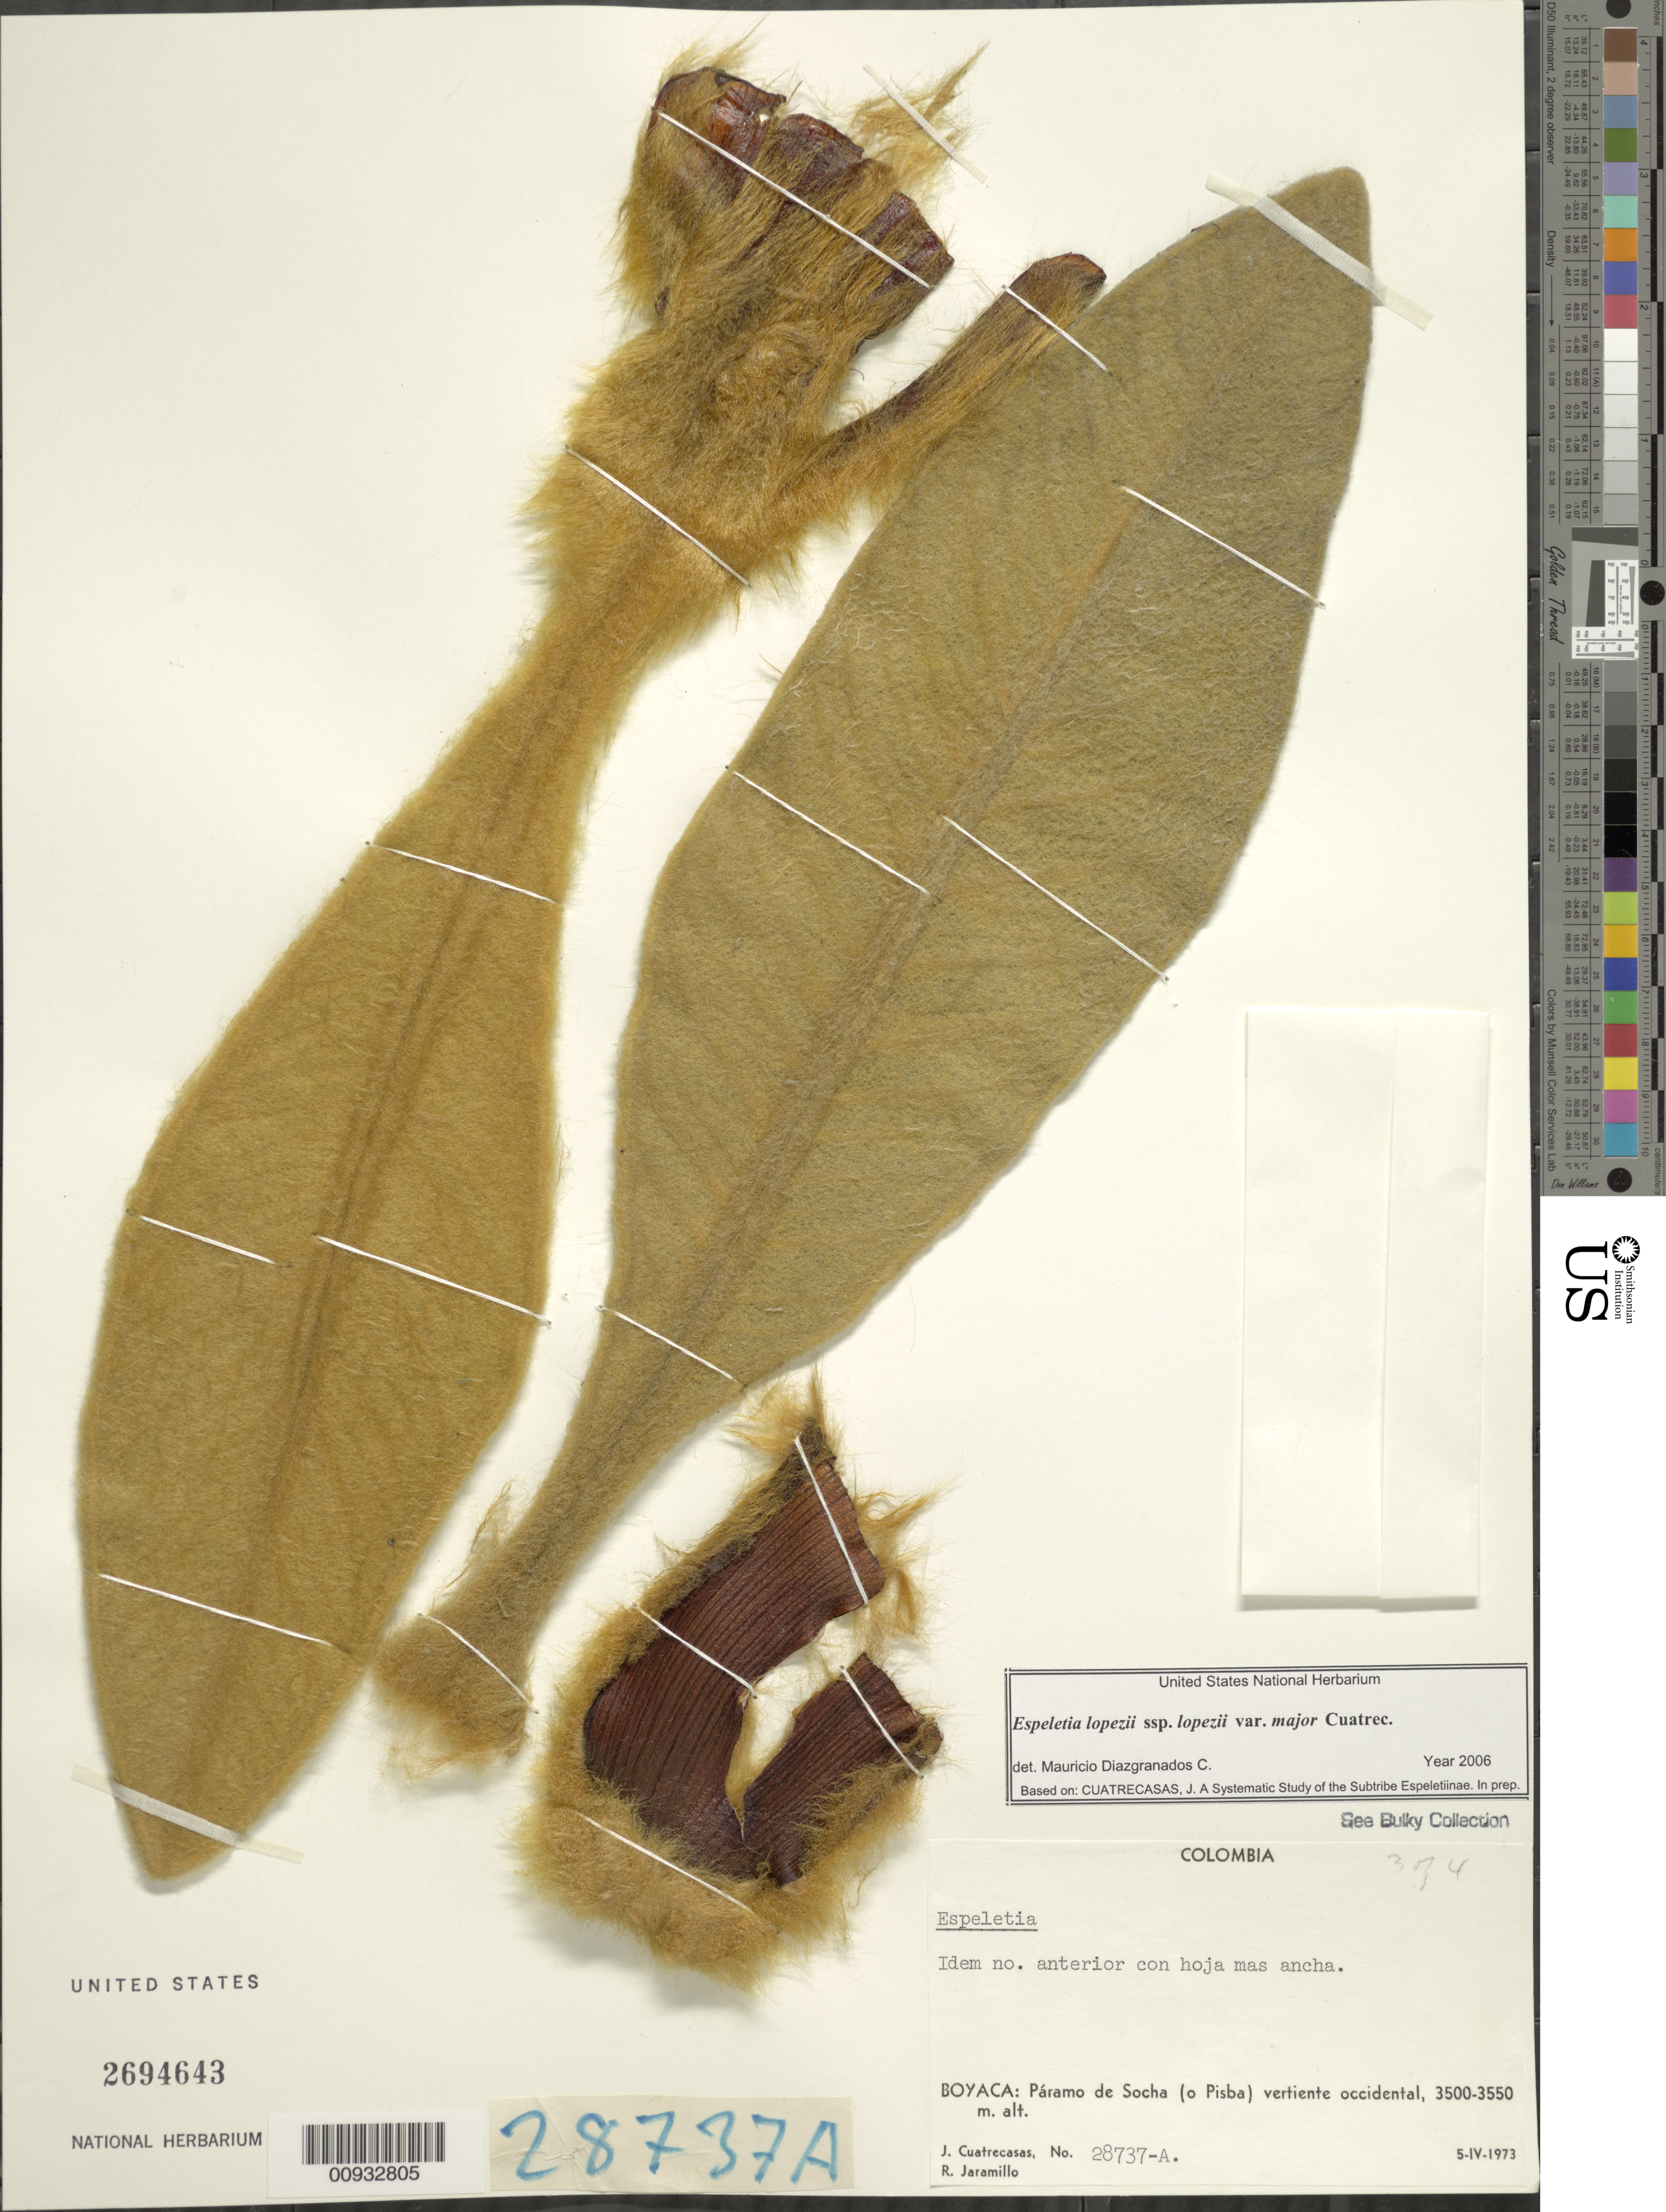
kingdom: Plantae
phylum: Tracheophyta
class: Magnoliopsida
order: Asterales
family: Asteraceae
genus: Espeletia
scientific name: Espeletia lopezii var. major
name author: Cuatrec.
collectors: J. Cuatrecasas & R. Jaramillo M.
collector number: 28737-A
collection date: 1973-04-05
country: Colombia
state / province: Boyacá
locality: Paramo de Socha (o Pisba) vertiente occidental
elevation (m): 3500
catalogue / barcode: US 2694643